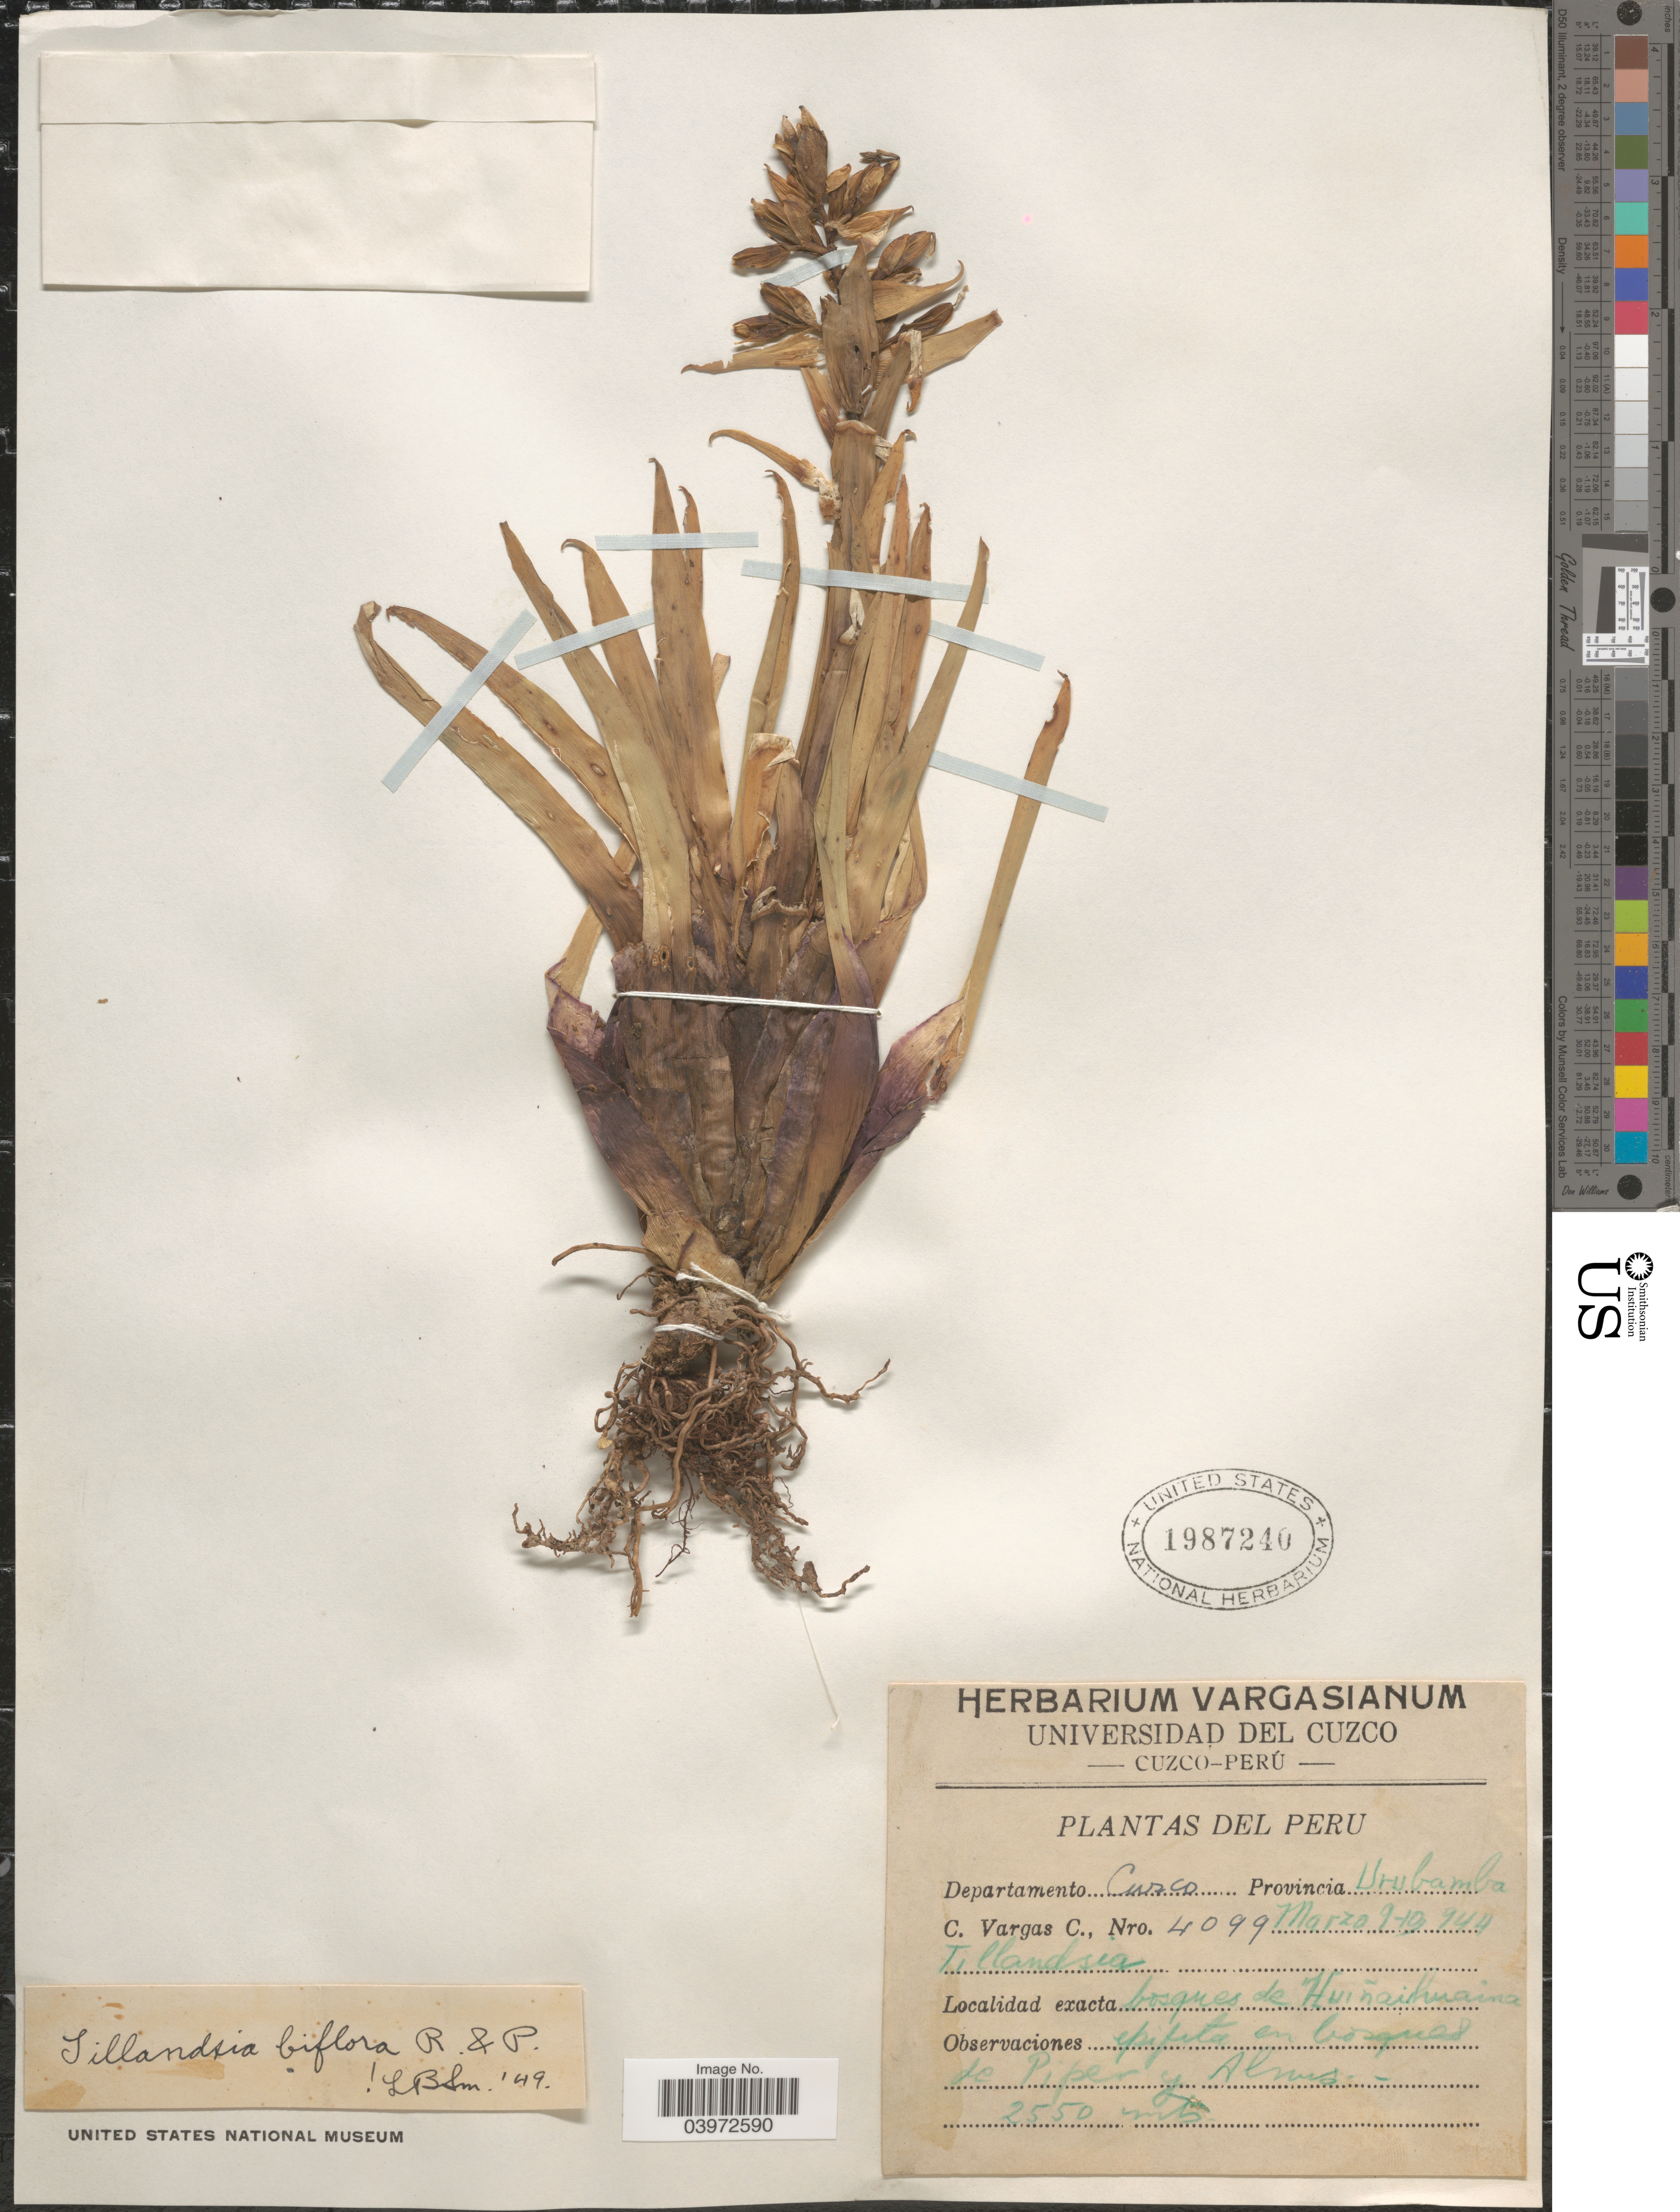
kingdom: Plantae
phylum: Tracheophyta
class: Liliopsida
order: Poales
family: Bromeliaceae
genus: Tillandsia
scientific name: Tillandsia biflora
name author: Ruiz & Pav.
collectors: C. Vargas Calderón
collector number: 4099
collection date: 1944-03-09/1944-03-10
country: Peru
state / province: Cusco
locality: Departamento Cuzco. Provincia Urubamba. Bosque de Huinaihuaina.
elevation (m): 2550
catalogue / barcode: US 1987240